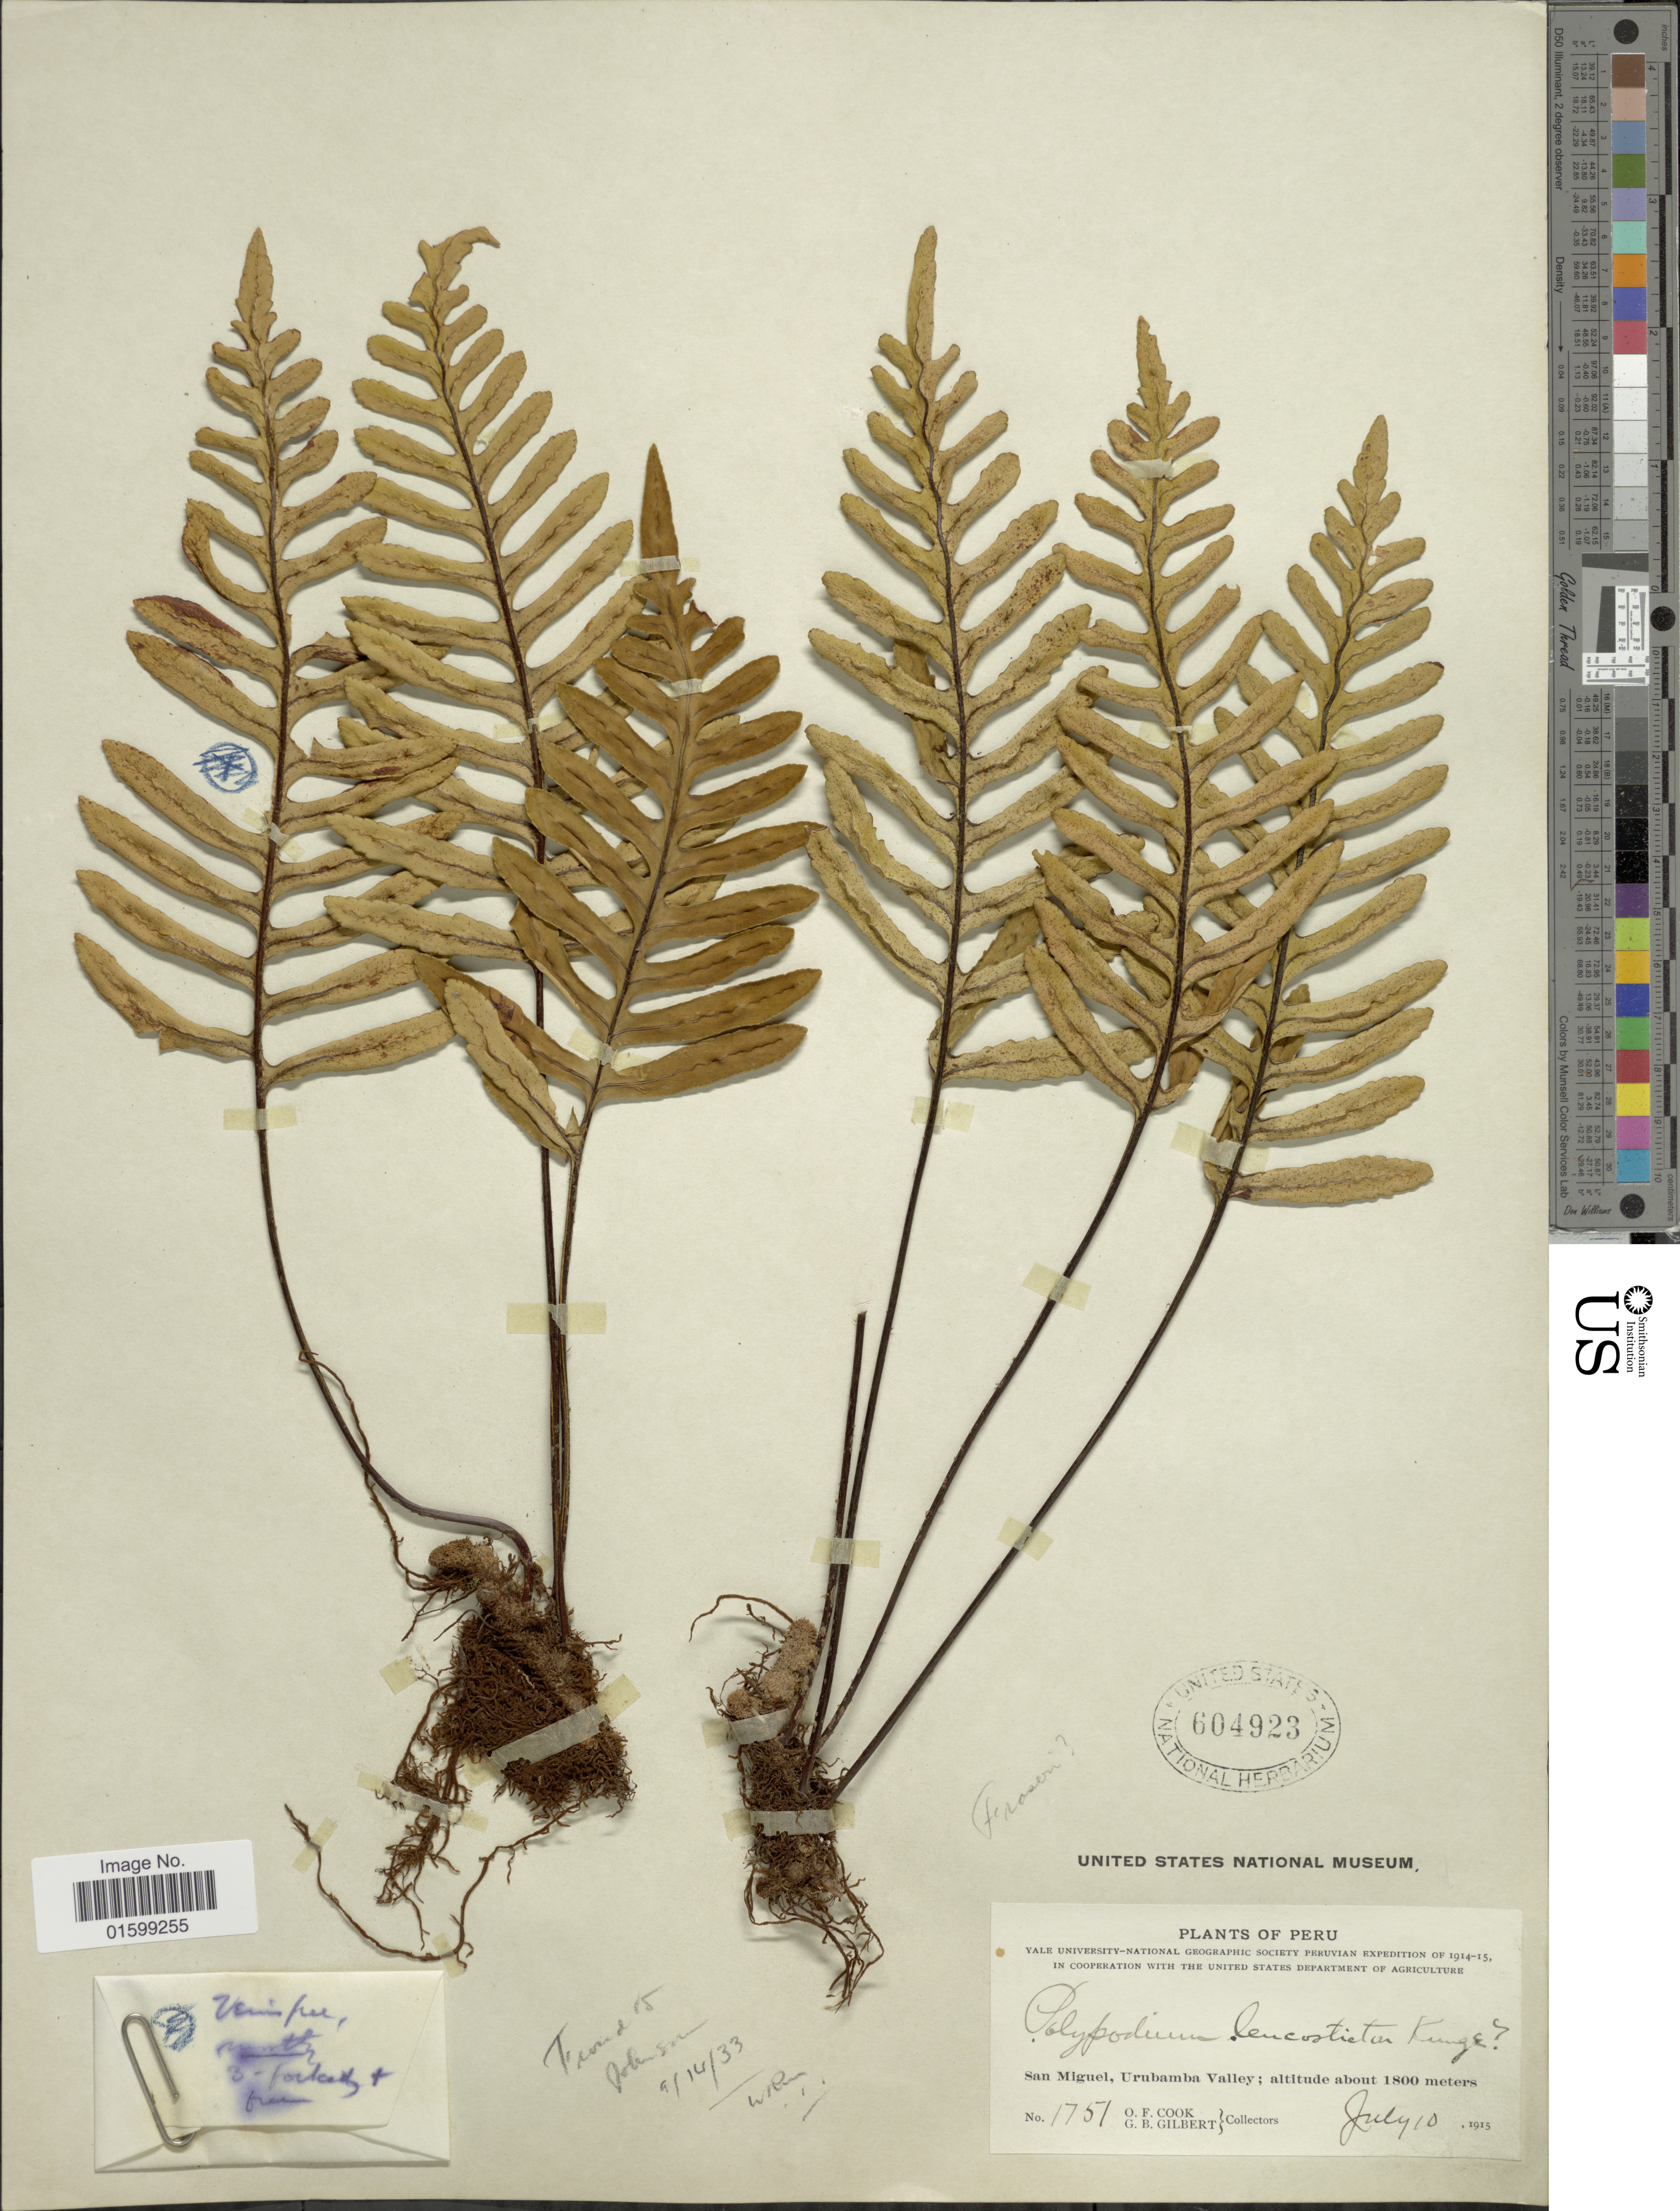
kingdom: Plantae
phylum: Tracheophyta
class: Polypodiopsida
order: Polypodiales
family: Polypodiaceae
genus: Pleopeltis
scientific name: Pleopeltis fraseri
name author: (Kuhn) A.R. Sm.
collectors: O. F. Cook & G. B. Gilbert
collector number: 1751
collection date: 1915-07-10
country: Peru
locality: San Miguel, Urubamba Valley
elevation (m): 1800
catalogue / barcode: US 604923